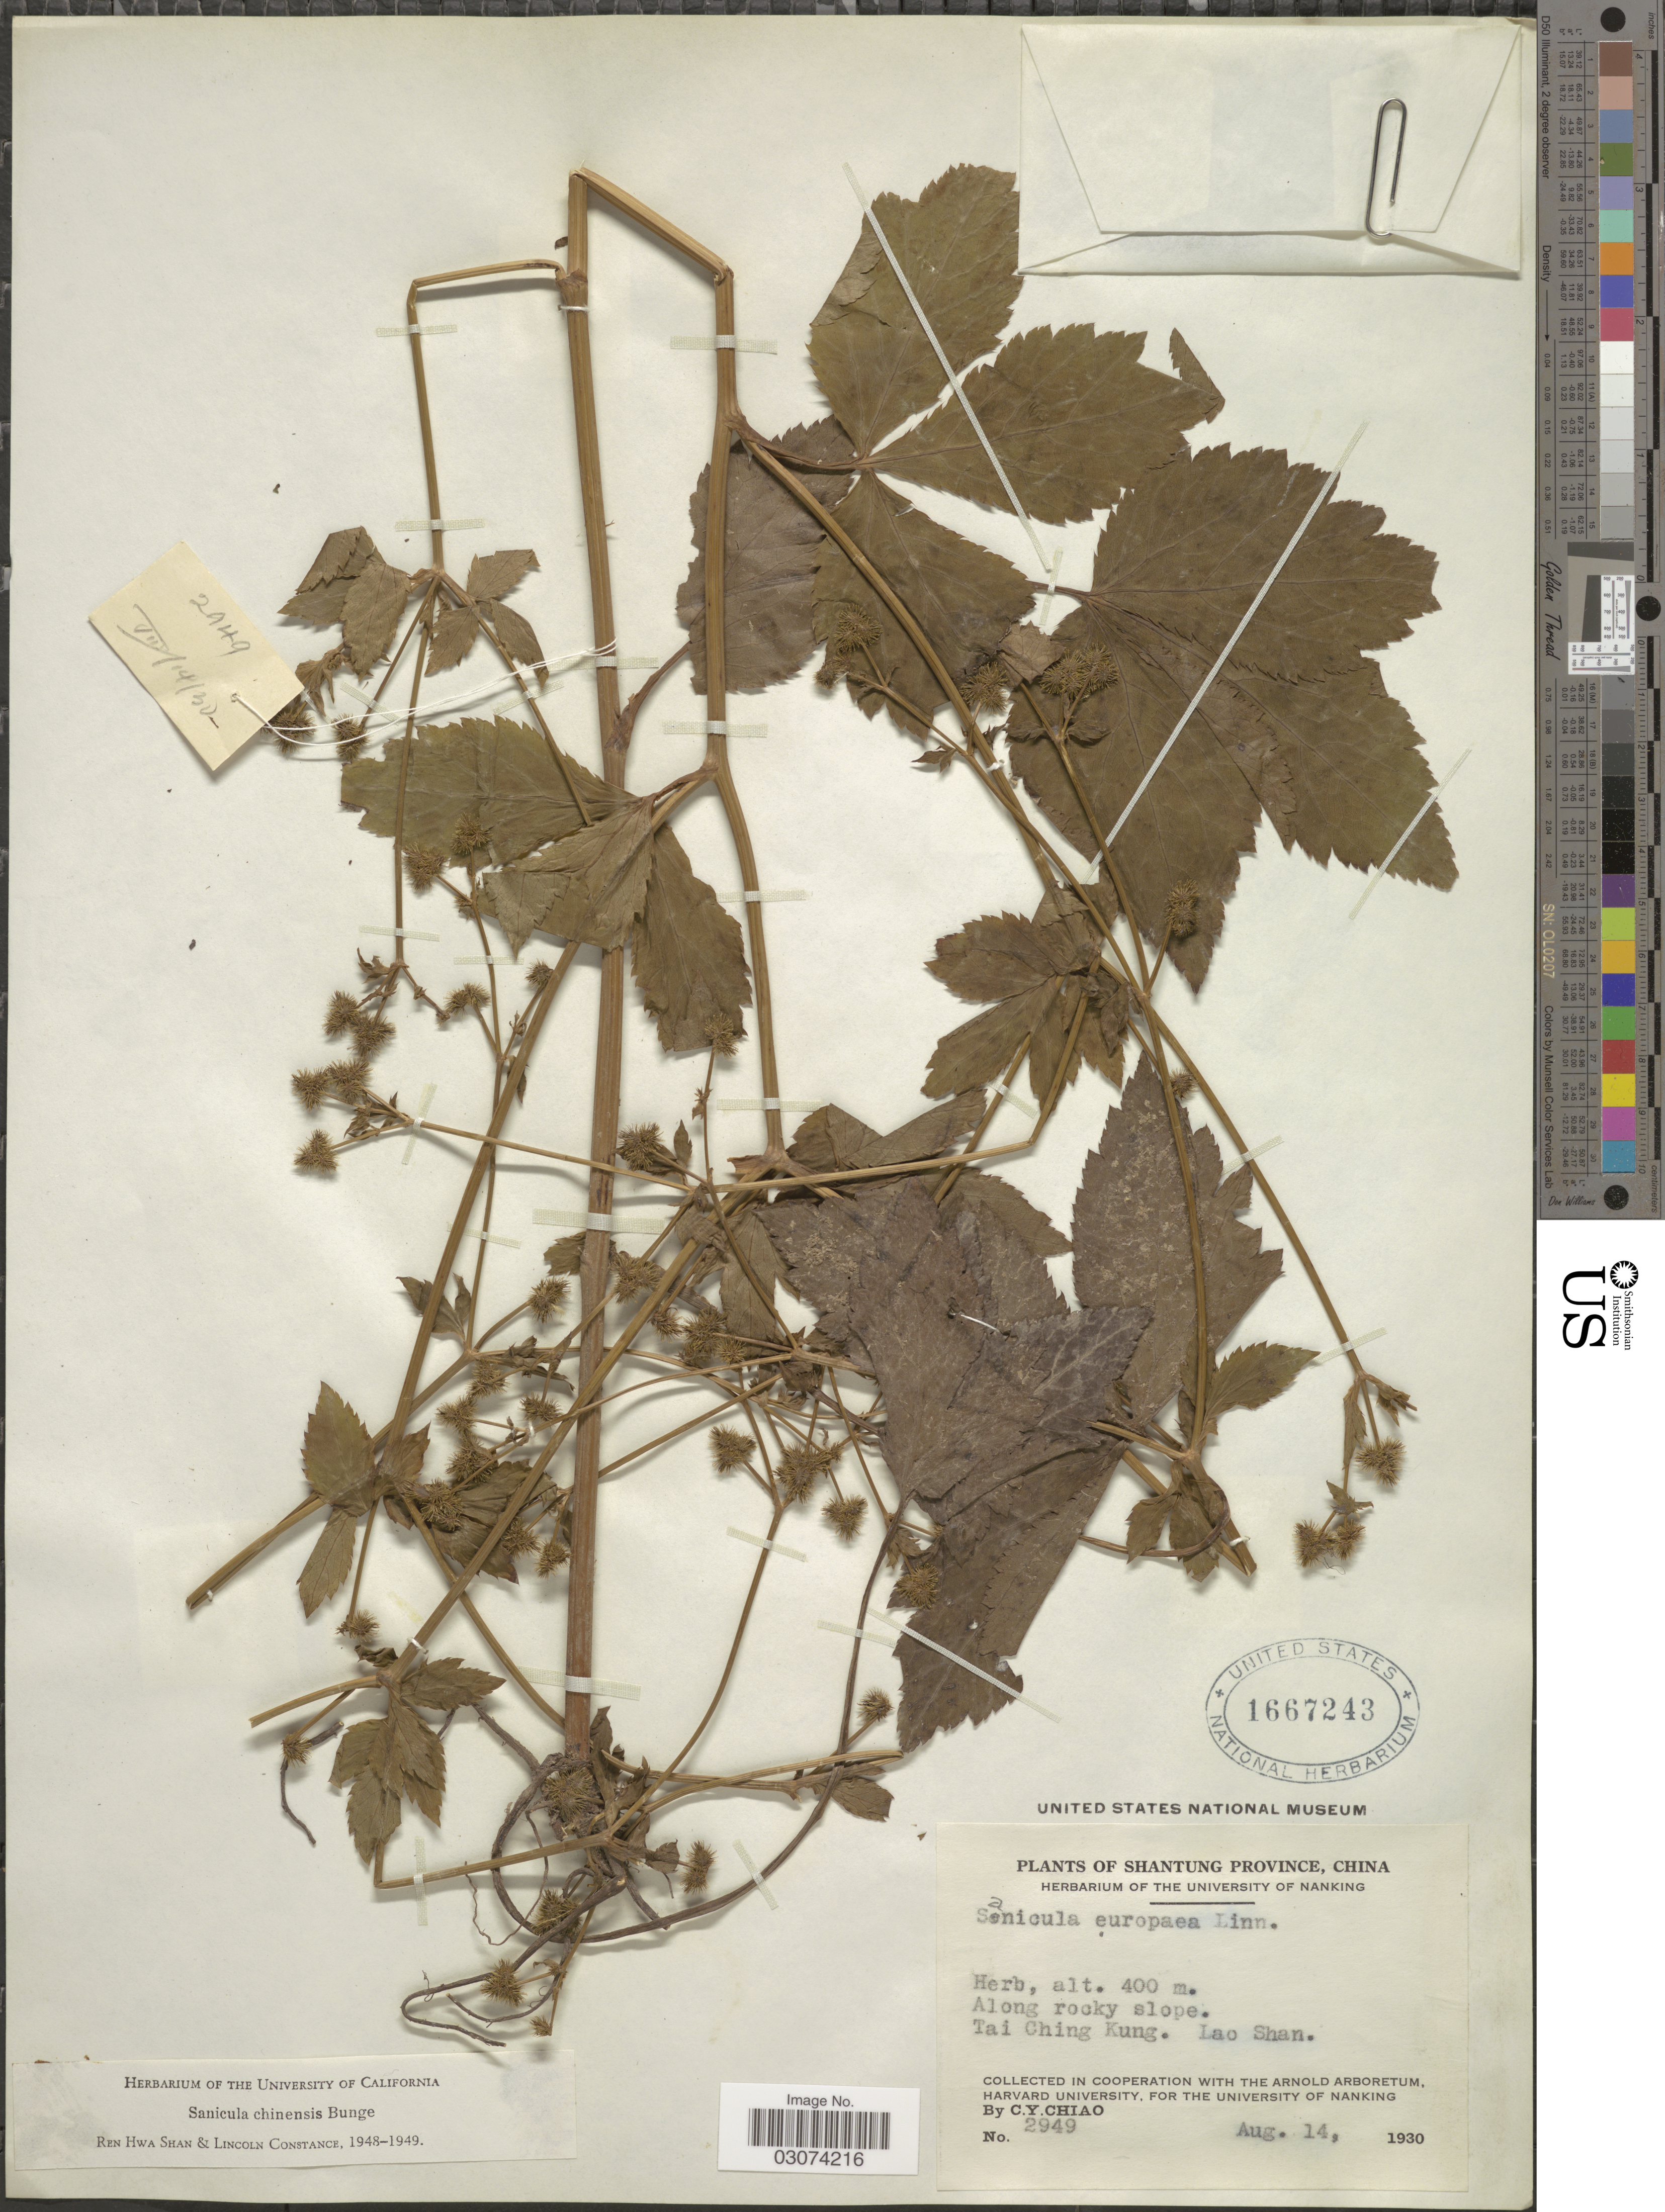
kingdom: Plantae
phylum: Tracheophyta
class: Magnoliopsida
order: Apiales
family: Apiaceae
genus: Sanicula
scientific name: Sanicula chinensis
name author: Bunge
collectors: C. Y. Chiao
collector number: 2949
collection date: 1930-08-14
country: China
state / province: Shandong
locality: Shantung Province. Along rocky slope. Tai Ching Kung. Lao Shan.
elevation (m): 400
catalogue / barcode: US 1667243